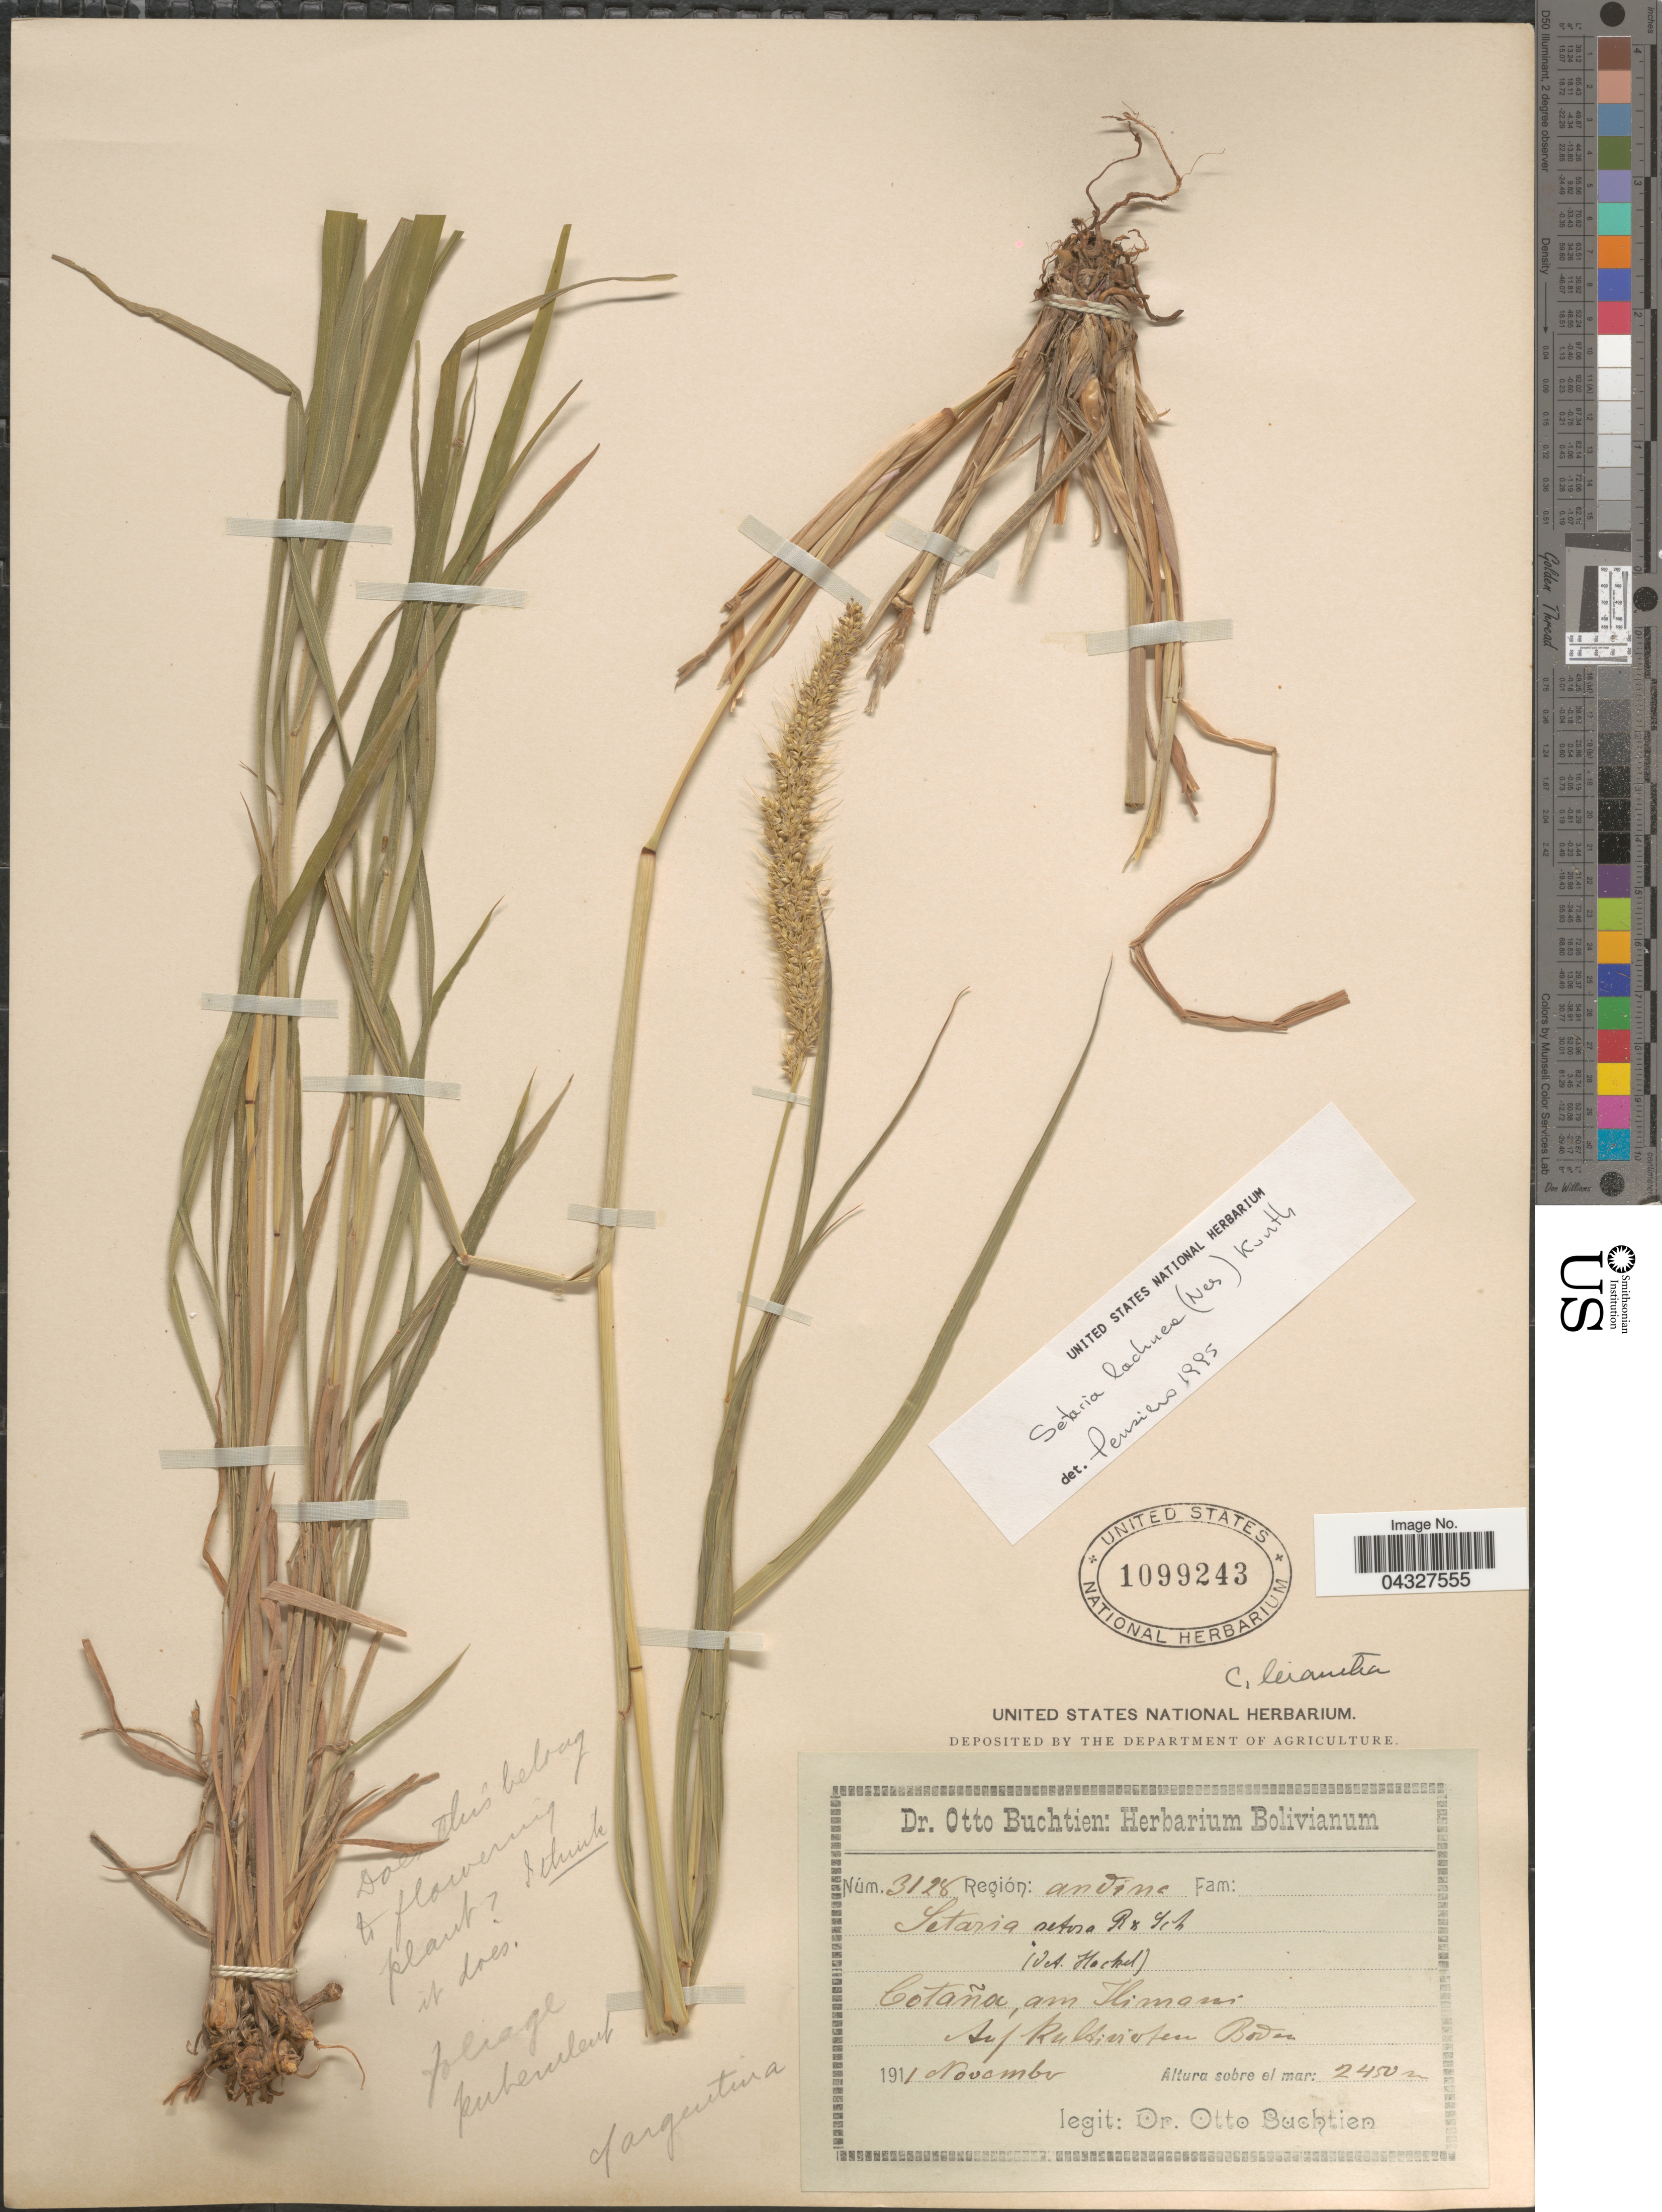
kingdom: Plantae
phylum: Tracheophyta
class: Liliopsida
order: Poales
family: Poaceae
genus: Setaria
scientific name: Setaria lachnea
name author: (Nees) Kunth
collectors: O. Buchtien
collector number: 3128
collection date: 1911-11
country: Bolivia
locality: Región: andine. Cotaña am Ilimani. Auf kultivieren Bodan.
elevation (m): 2450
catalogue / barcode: US 1099243